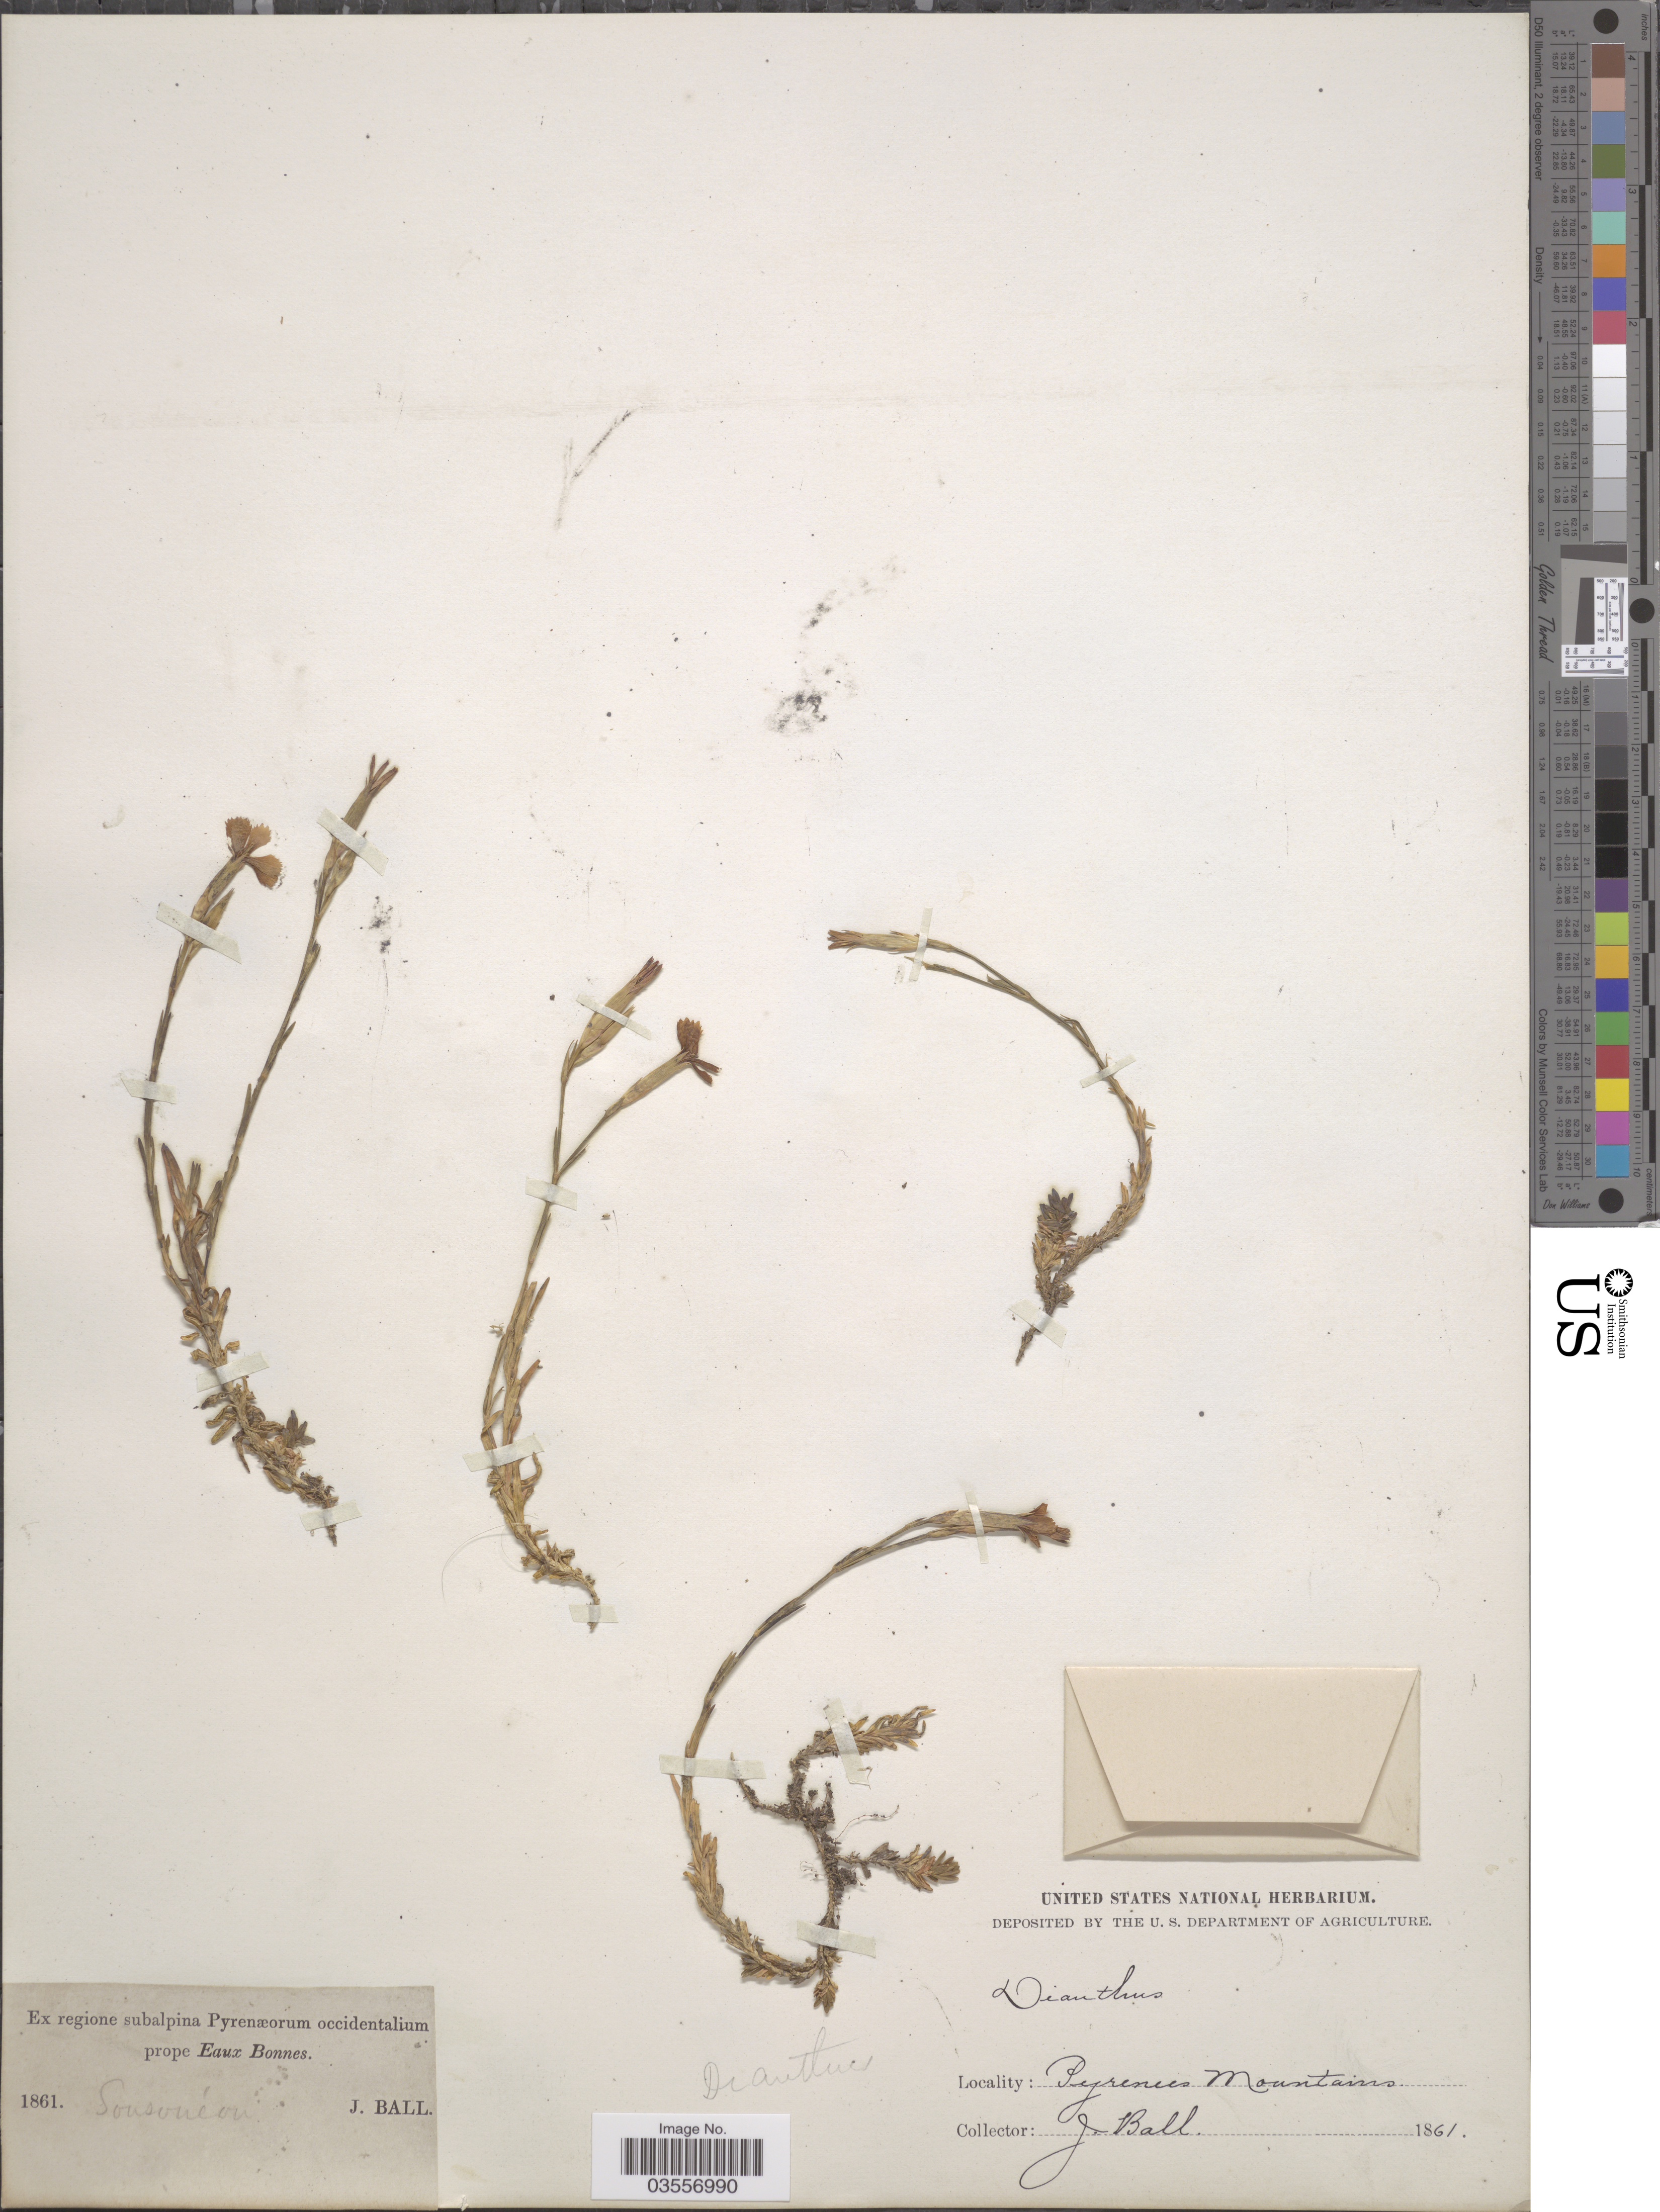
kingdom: Plantae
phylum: Tracheophyta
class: Magnoliopsida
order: Caryophyllales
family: Caryophyllaceae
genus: Dianthus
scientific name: Dianthus sp.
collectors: J. Ball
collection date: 1861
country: France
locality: Ex regione subalpina Pyrenæorum occidentalium prope Eaux Bonnes. sousouéou. Pyrenees Mountains.